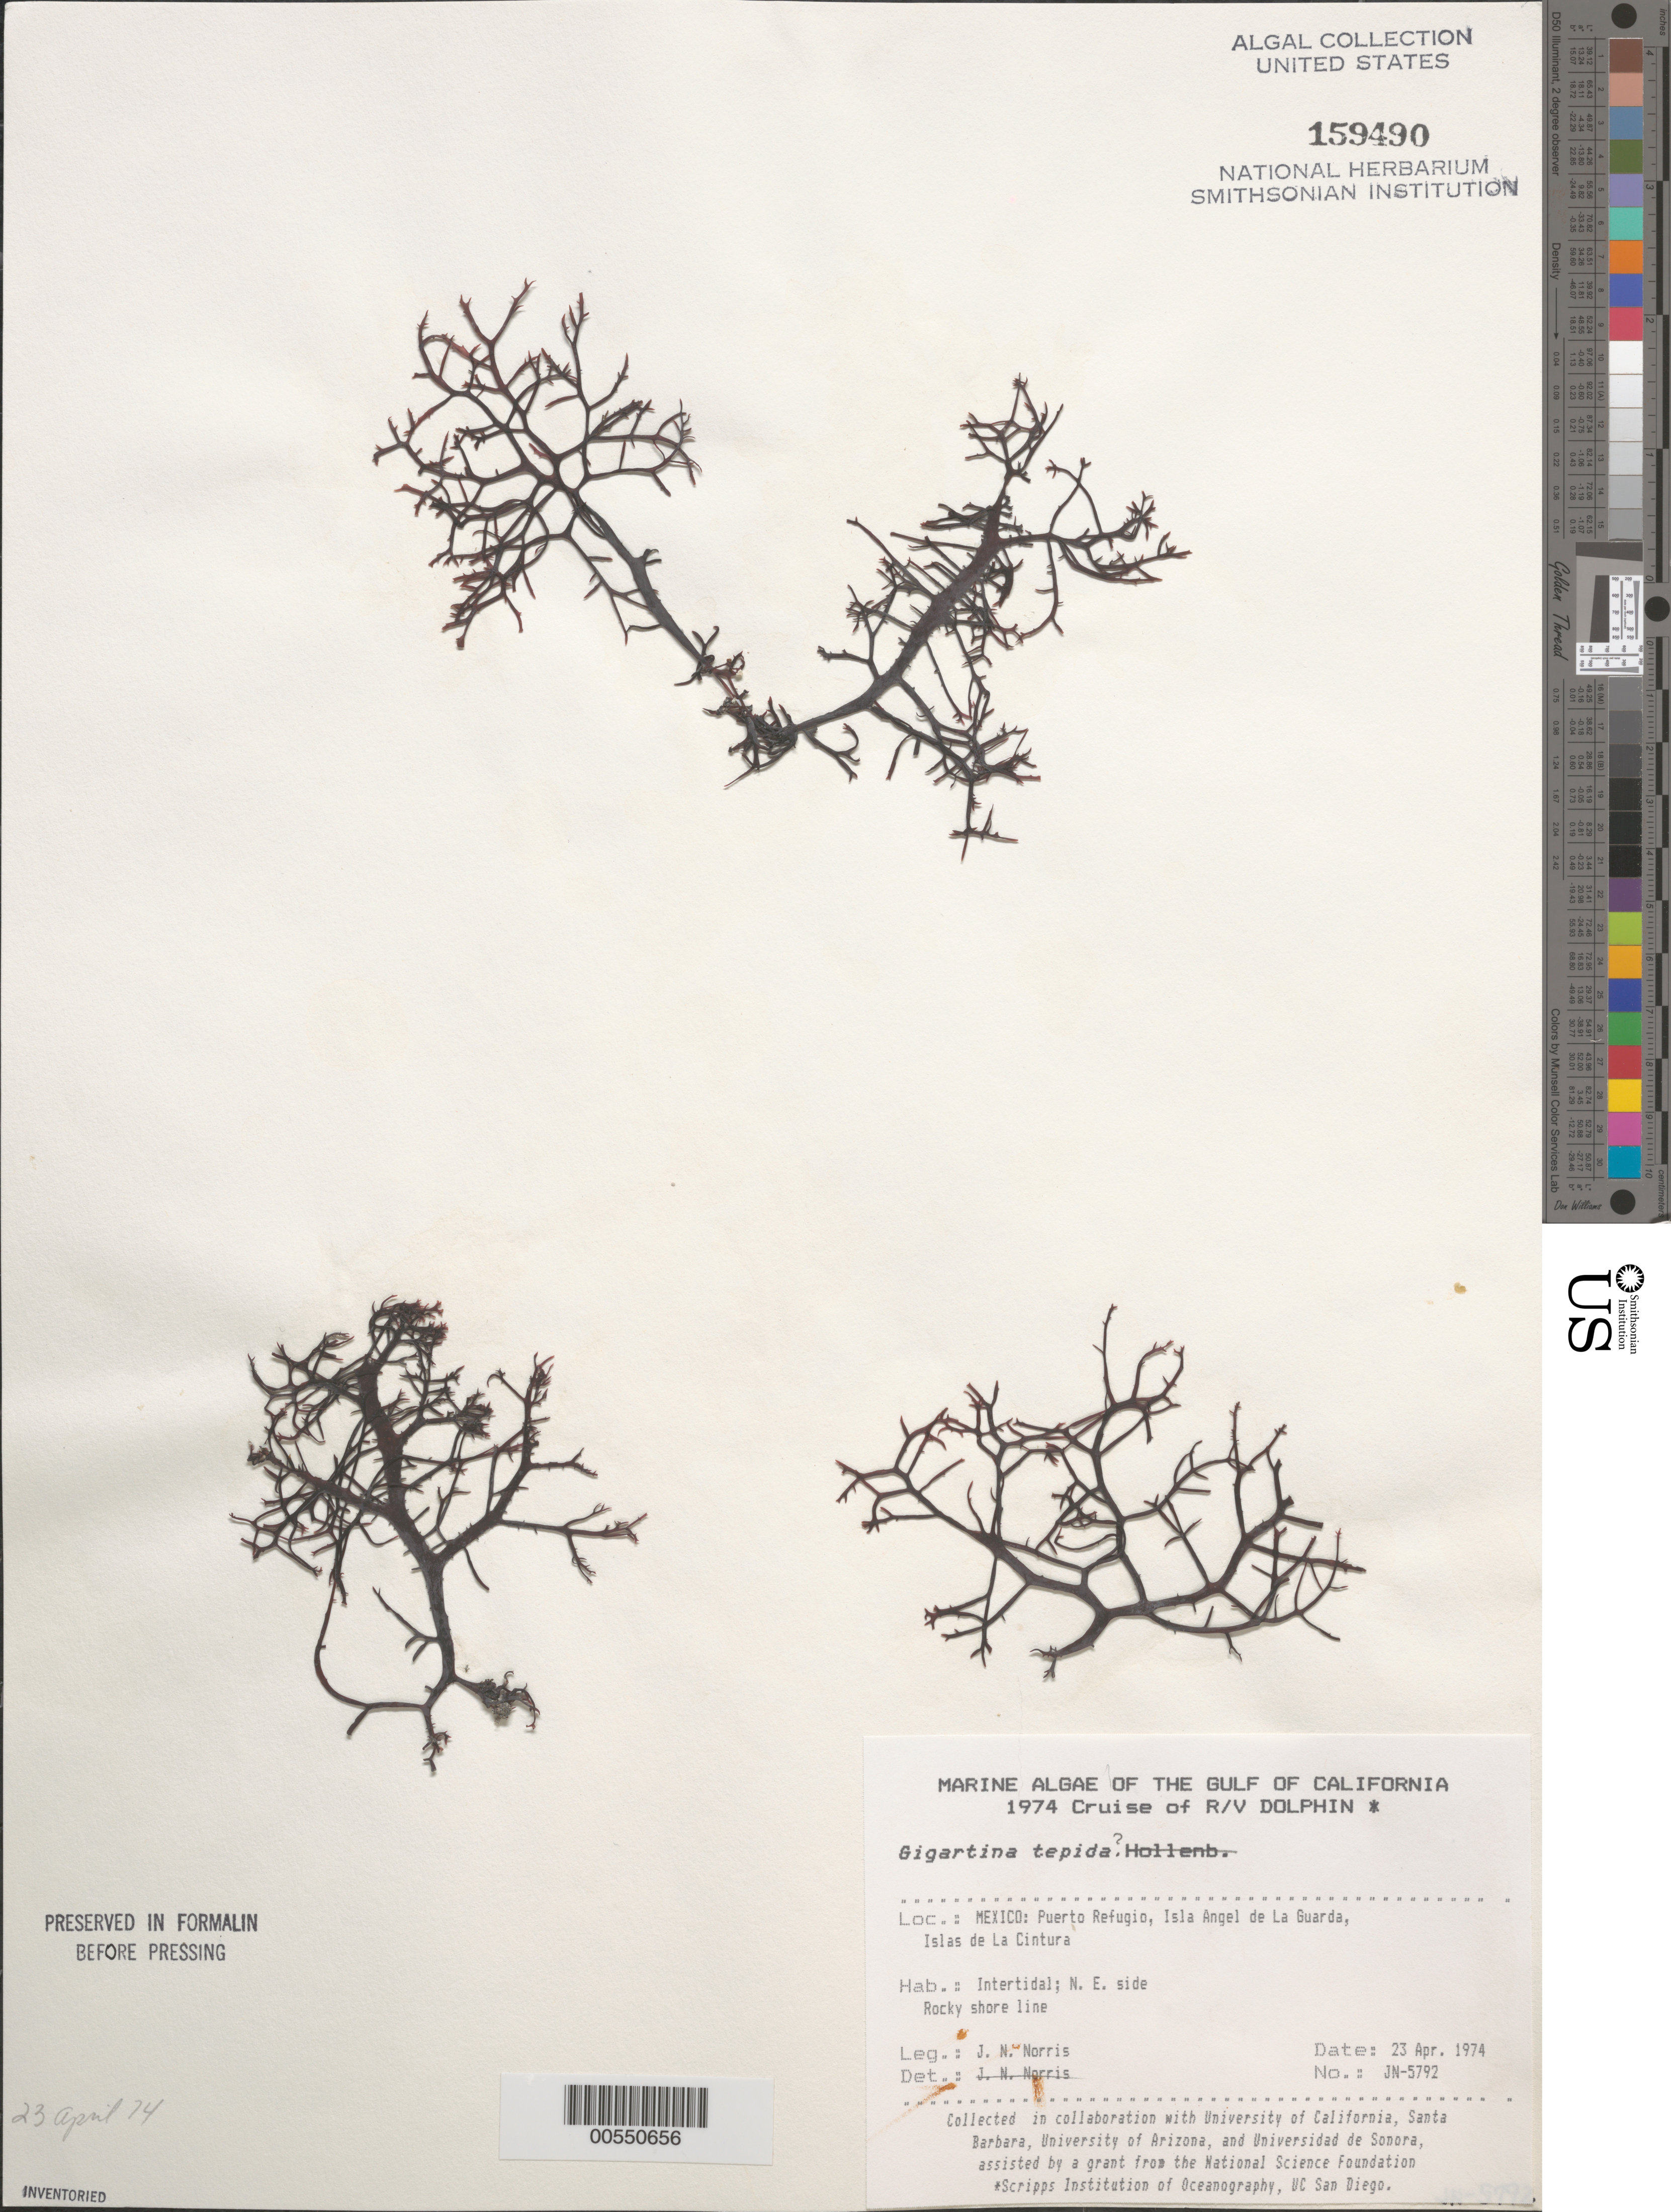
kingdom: Plantae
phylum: Rhodophyta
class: Florideophyceae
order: Gigartinales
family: Gigartinaceae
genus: Chondracanthus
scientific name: Chondracanthus tepidus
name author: (Hollenb.) Guiry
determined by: Algae name updating Project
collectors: J. N. Norris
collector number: JN-5792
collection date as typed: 23 Apr 1974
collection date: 1974-04-23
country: Mexico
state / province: Baja California Norte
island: Isla Angel de la Guarda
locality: Puerto Refugio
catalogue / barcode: US 159490